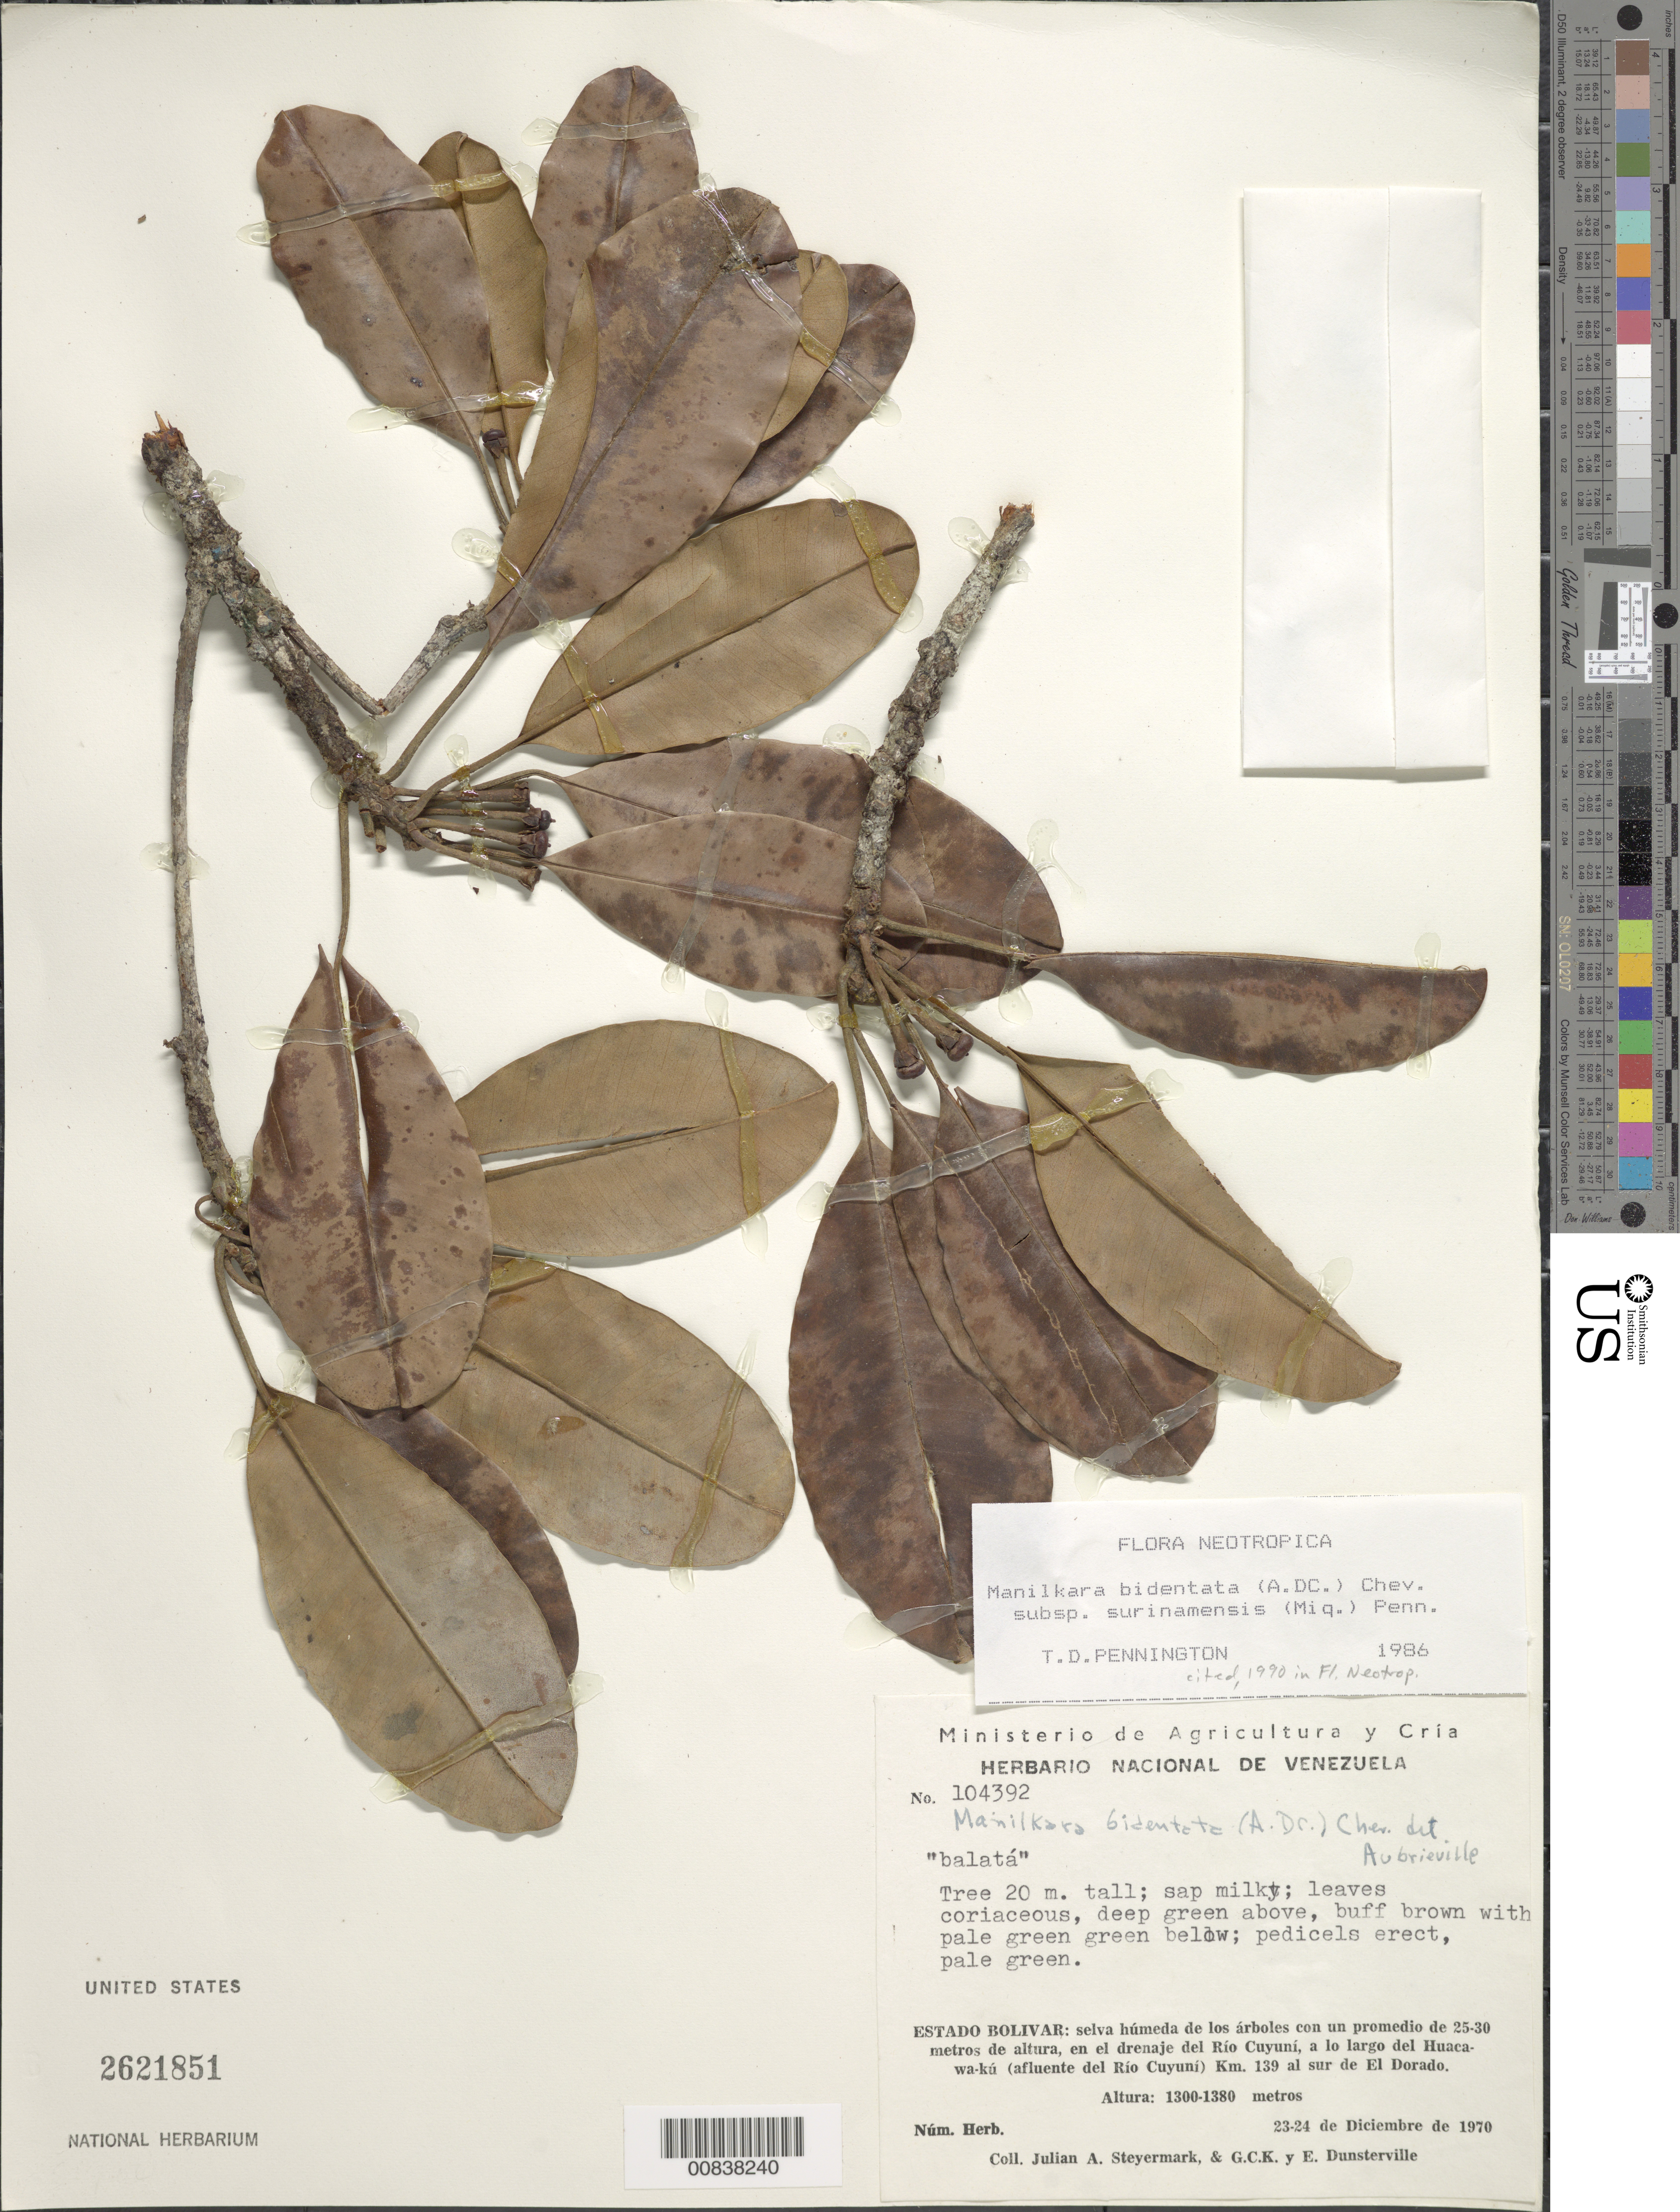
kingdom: Plantae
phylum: Tracheophyta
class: Magnoliopsida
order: Ericales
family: Sapotaceae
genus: Manilkara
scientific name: Manilkara bidentata subsp. surinamensis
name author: (Miq.) T.D. Penn.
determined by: Pennington, T. D., (K)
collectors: J. Steyermark, G. C. K. Dunsterville & E. Dunsterville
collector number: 104392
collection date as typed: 23-Dec-70 to 24-Dec-70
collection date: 1970-12-23/1970-12-24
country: Venezuela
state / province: Bolívar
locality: Río Cuyuni drainage, Huacawa-kú (afluente del Río Cuyuni), S of El Dorado, km 139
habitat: Selva húmeda de los arboles con un promedio de 25-30m de alt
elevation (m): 1300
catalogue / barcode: US 2621851